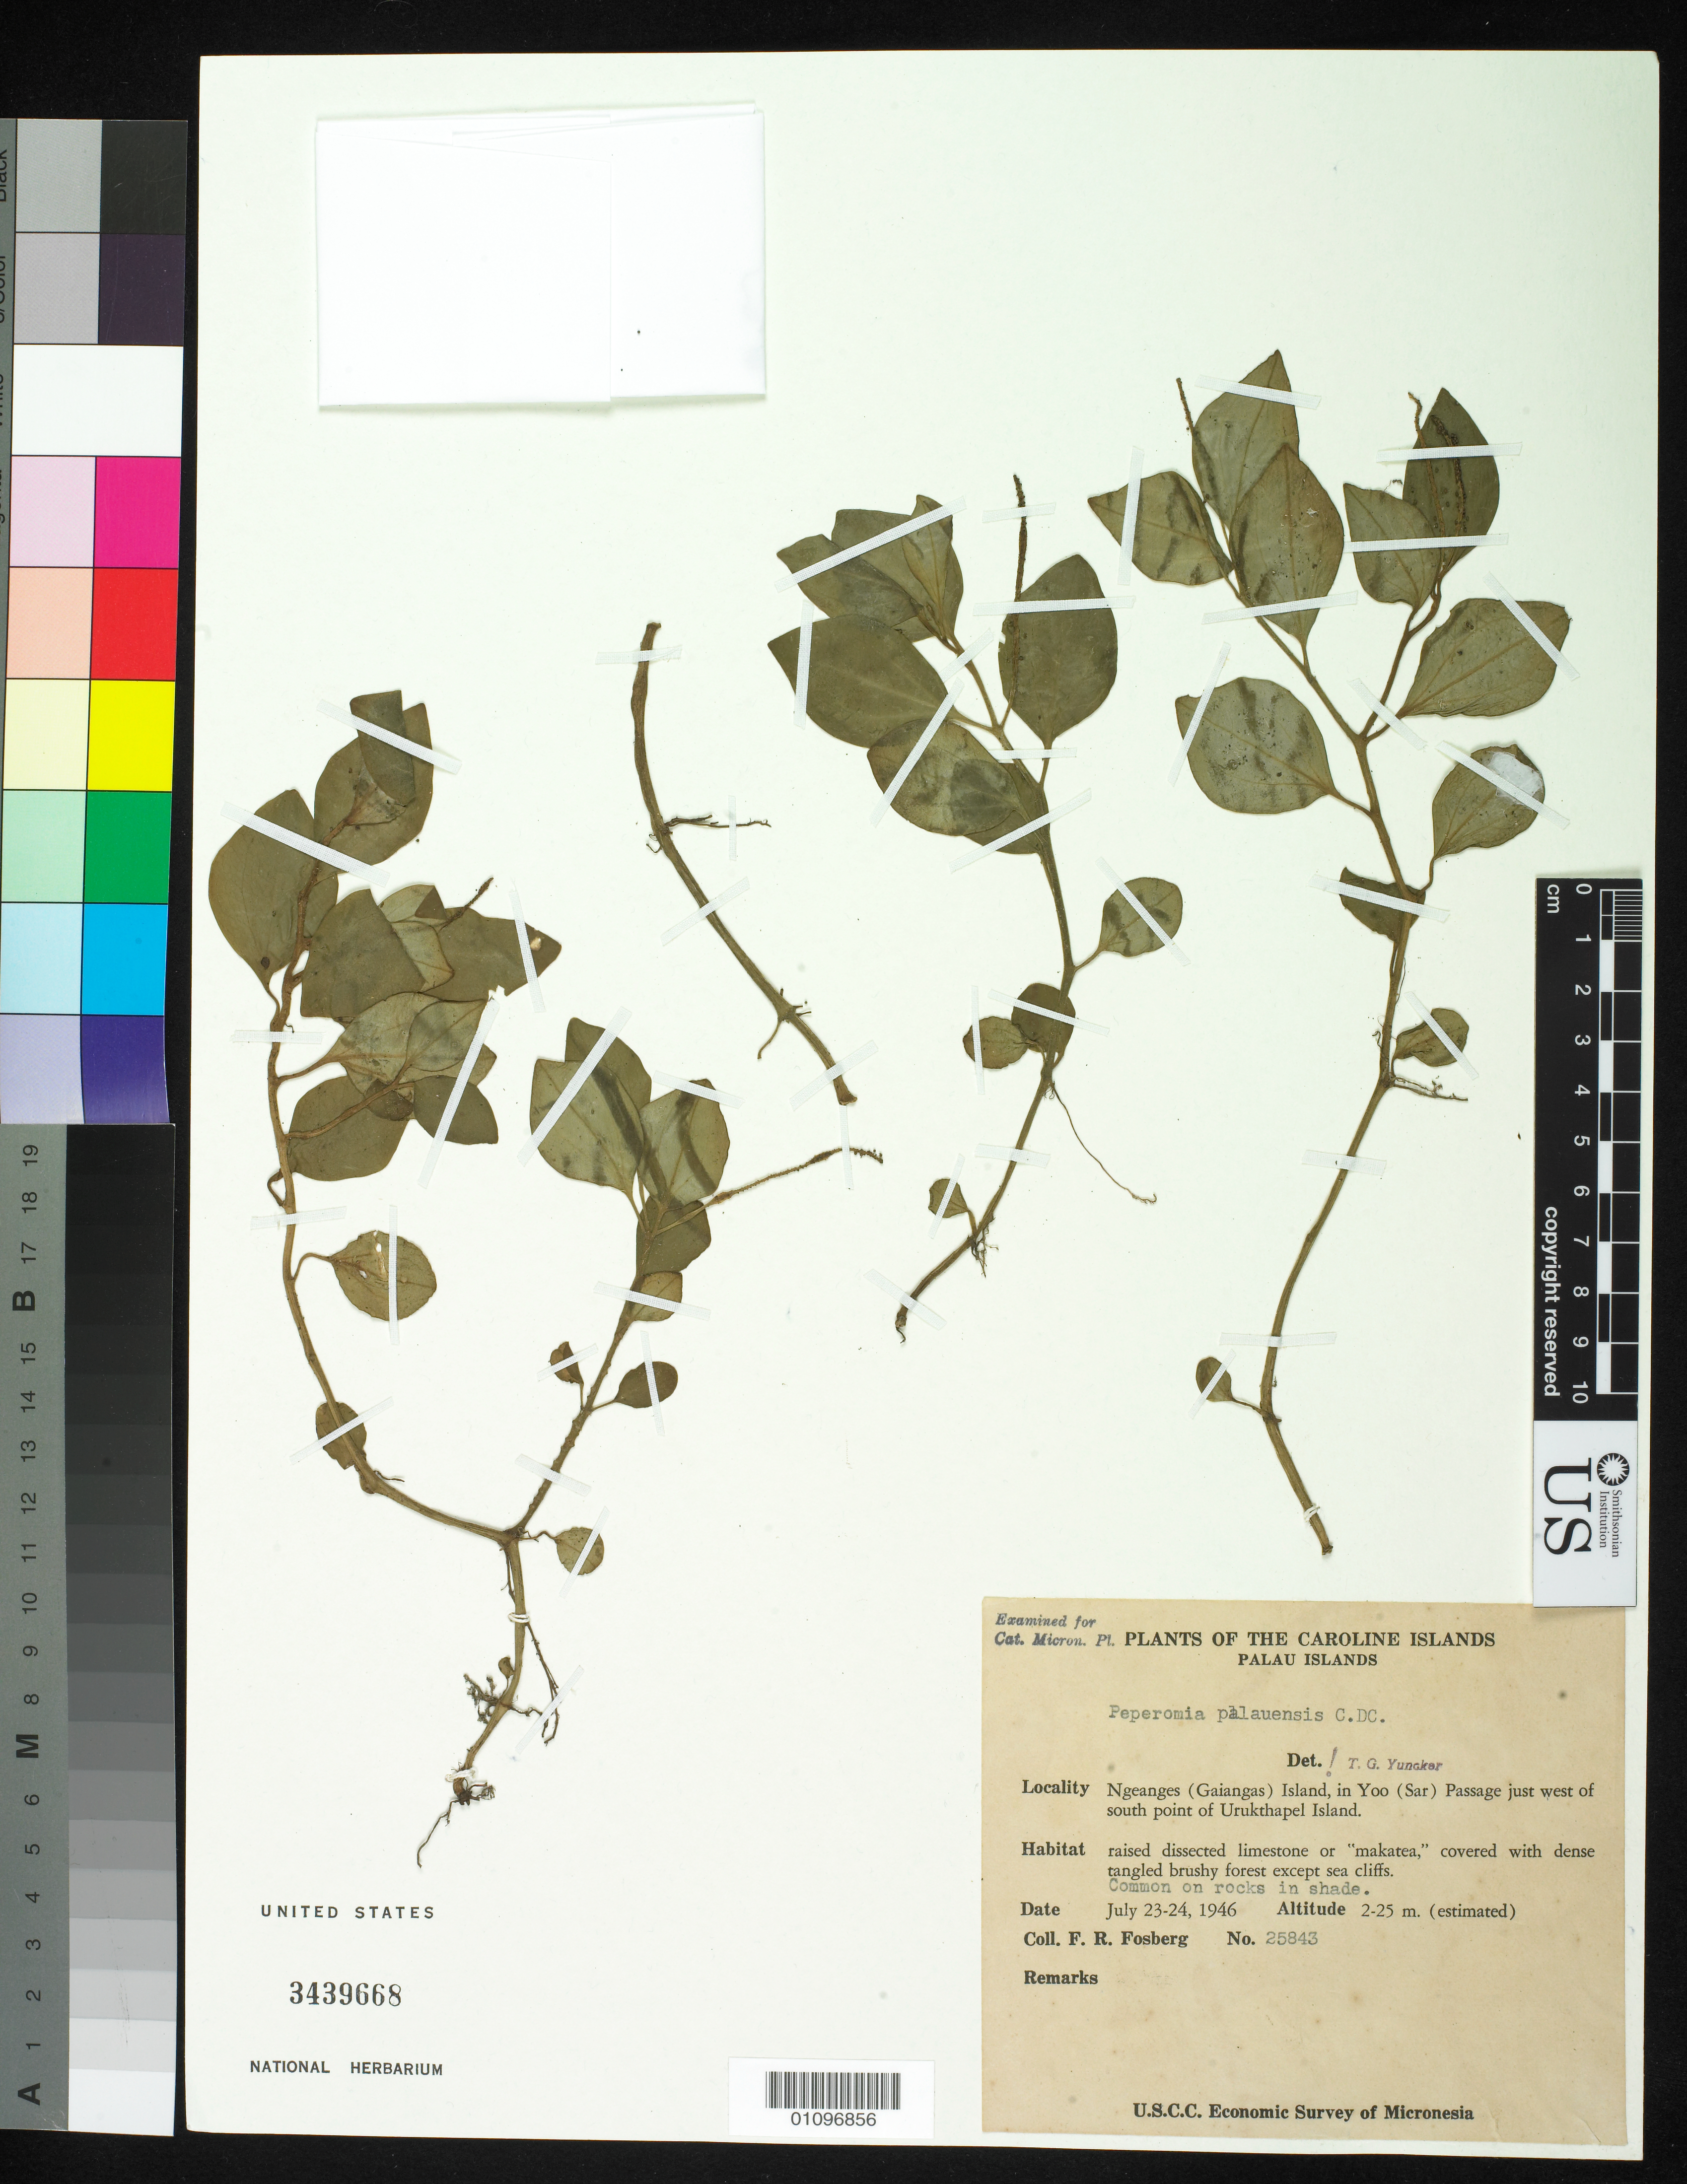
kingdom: Plantae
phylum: Tracheophyta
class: Magnoliopsida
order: Piperales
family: Piperaceae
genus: Peperomia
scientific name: Peperomia palauensis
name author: C. DC.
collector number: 25483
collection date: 1946-07-23/1946-07-24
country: Palau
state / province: Koror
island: Ngeanges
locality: in Yoo (Sar) Passage just west of south point of Urukthapel Island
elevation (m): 2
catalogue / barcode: US 3439668